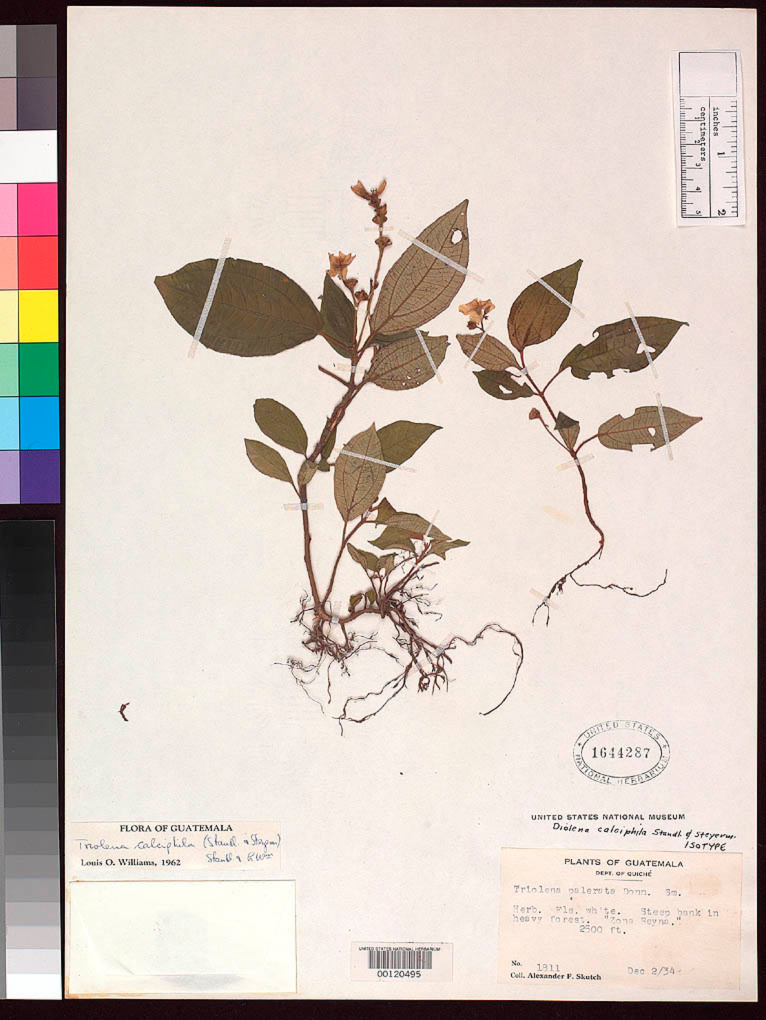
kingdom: Plantae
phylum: Tracheophyta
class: Magnoliopsida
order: Myrtales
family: Melastomataceae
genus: Diolena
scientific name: Diolena calciphila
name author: Standl. & Steyerm.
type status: Isotype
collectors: A. F. Skutch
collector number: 1811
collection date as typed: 02 Dec 1934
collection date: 1934-12-02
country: Guatemala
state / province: El Quiché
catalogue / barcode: US 1644287